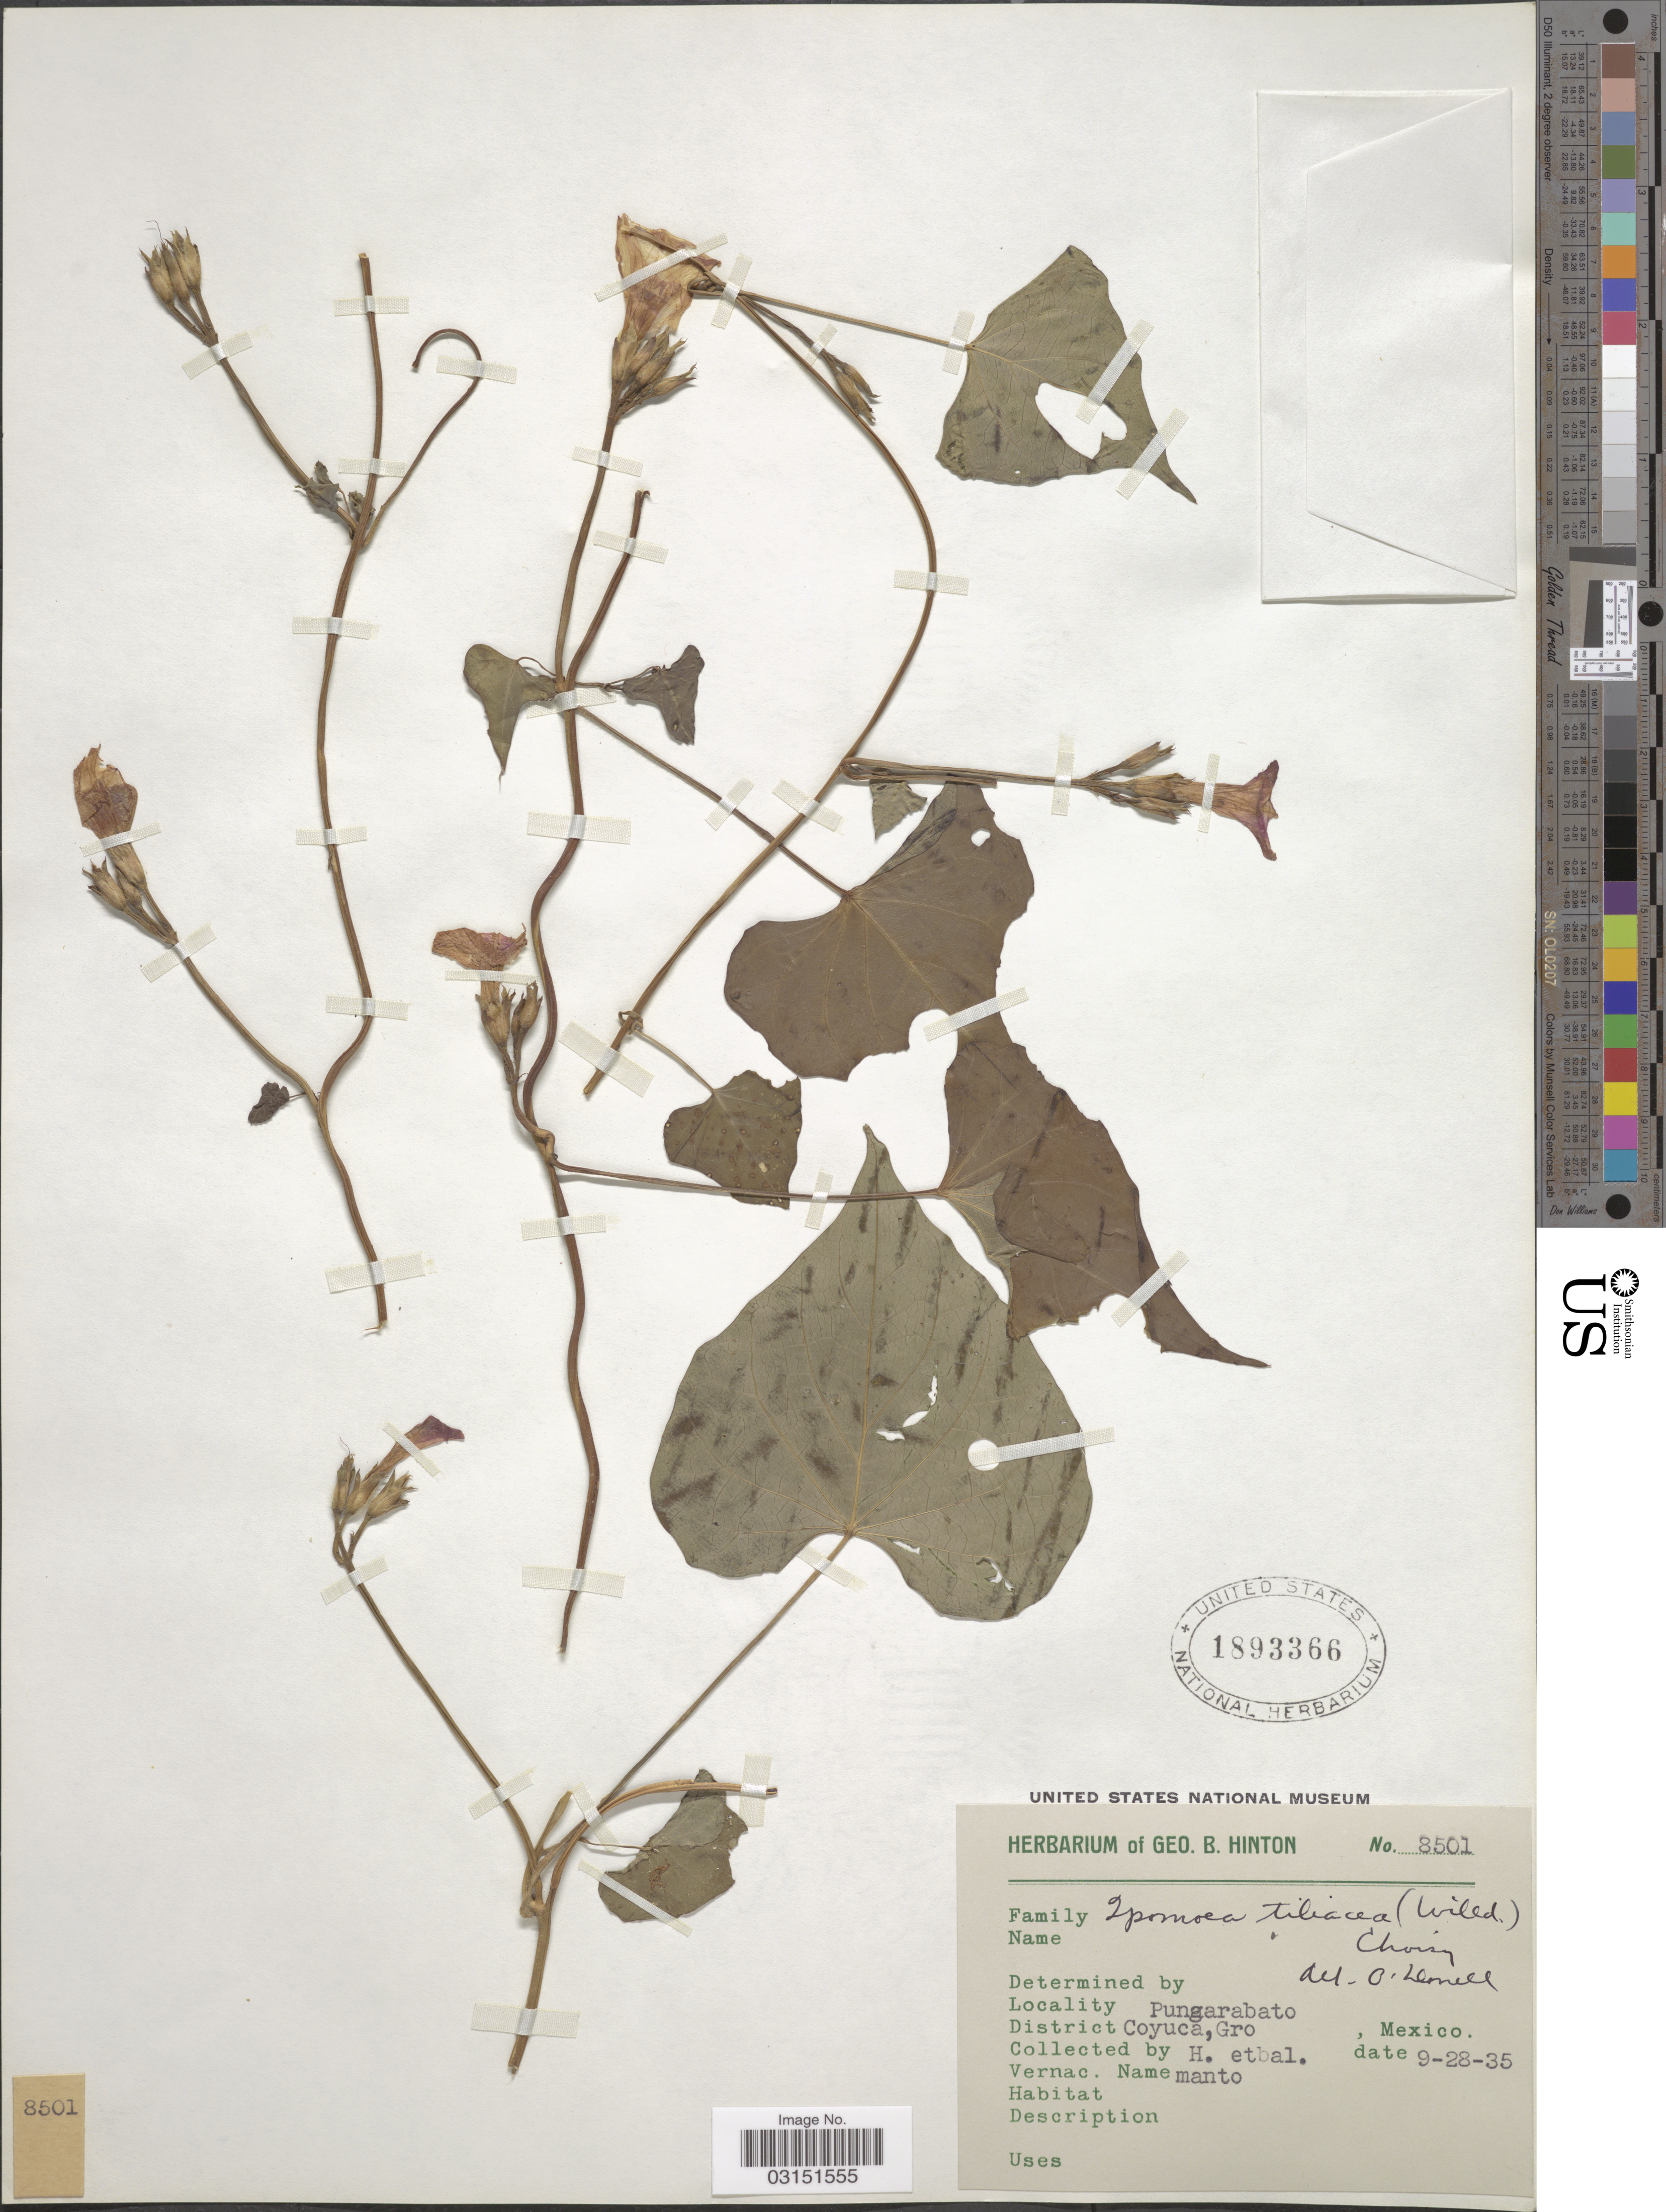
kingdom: Plantae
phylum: Tracheophyta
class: Magnoliopsida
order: Solanales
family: Convolvulaceae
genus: Ipomoea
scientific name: Ipomoea trichocarpa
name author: Elliott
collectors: G. B. Hinton & et al.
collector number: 8501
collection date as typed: Transcribed d/m/y: 28/9/35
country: Mexico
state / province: Guerrero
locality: Pungarabato. District Coyuca.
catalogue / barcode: US 1893366